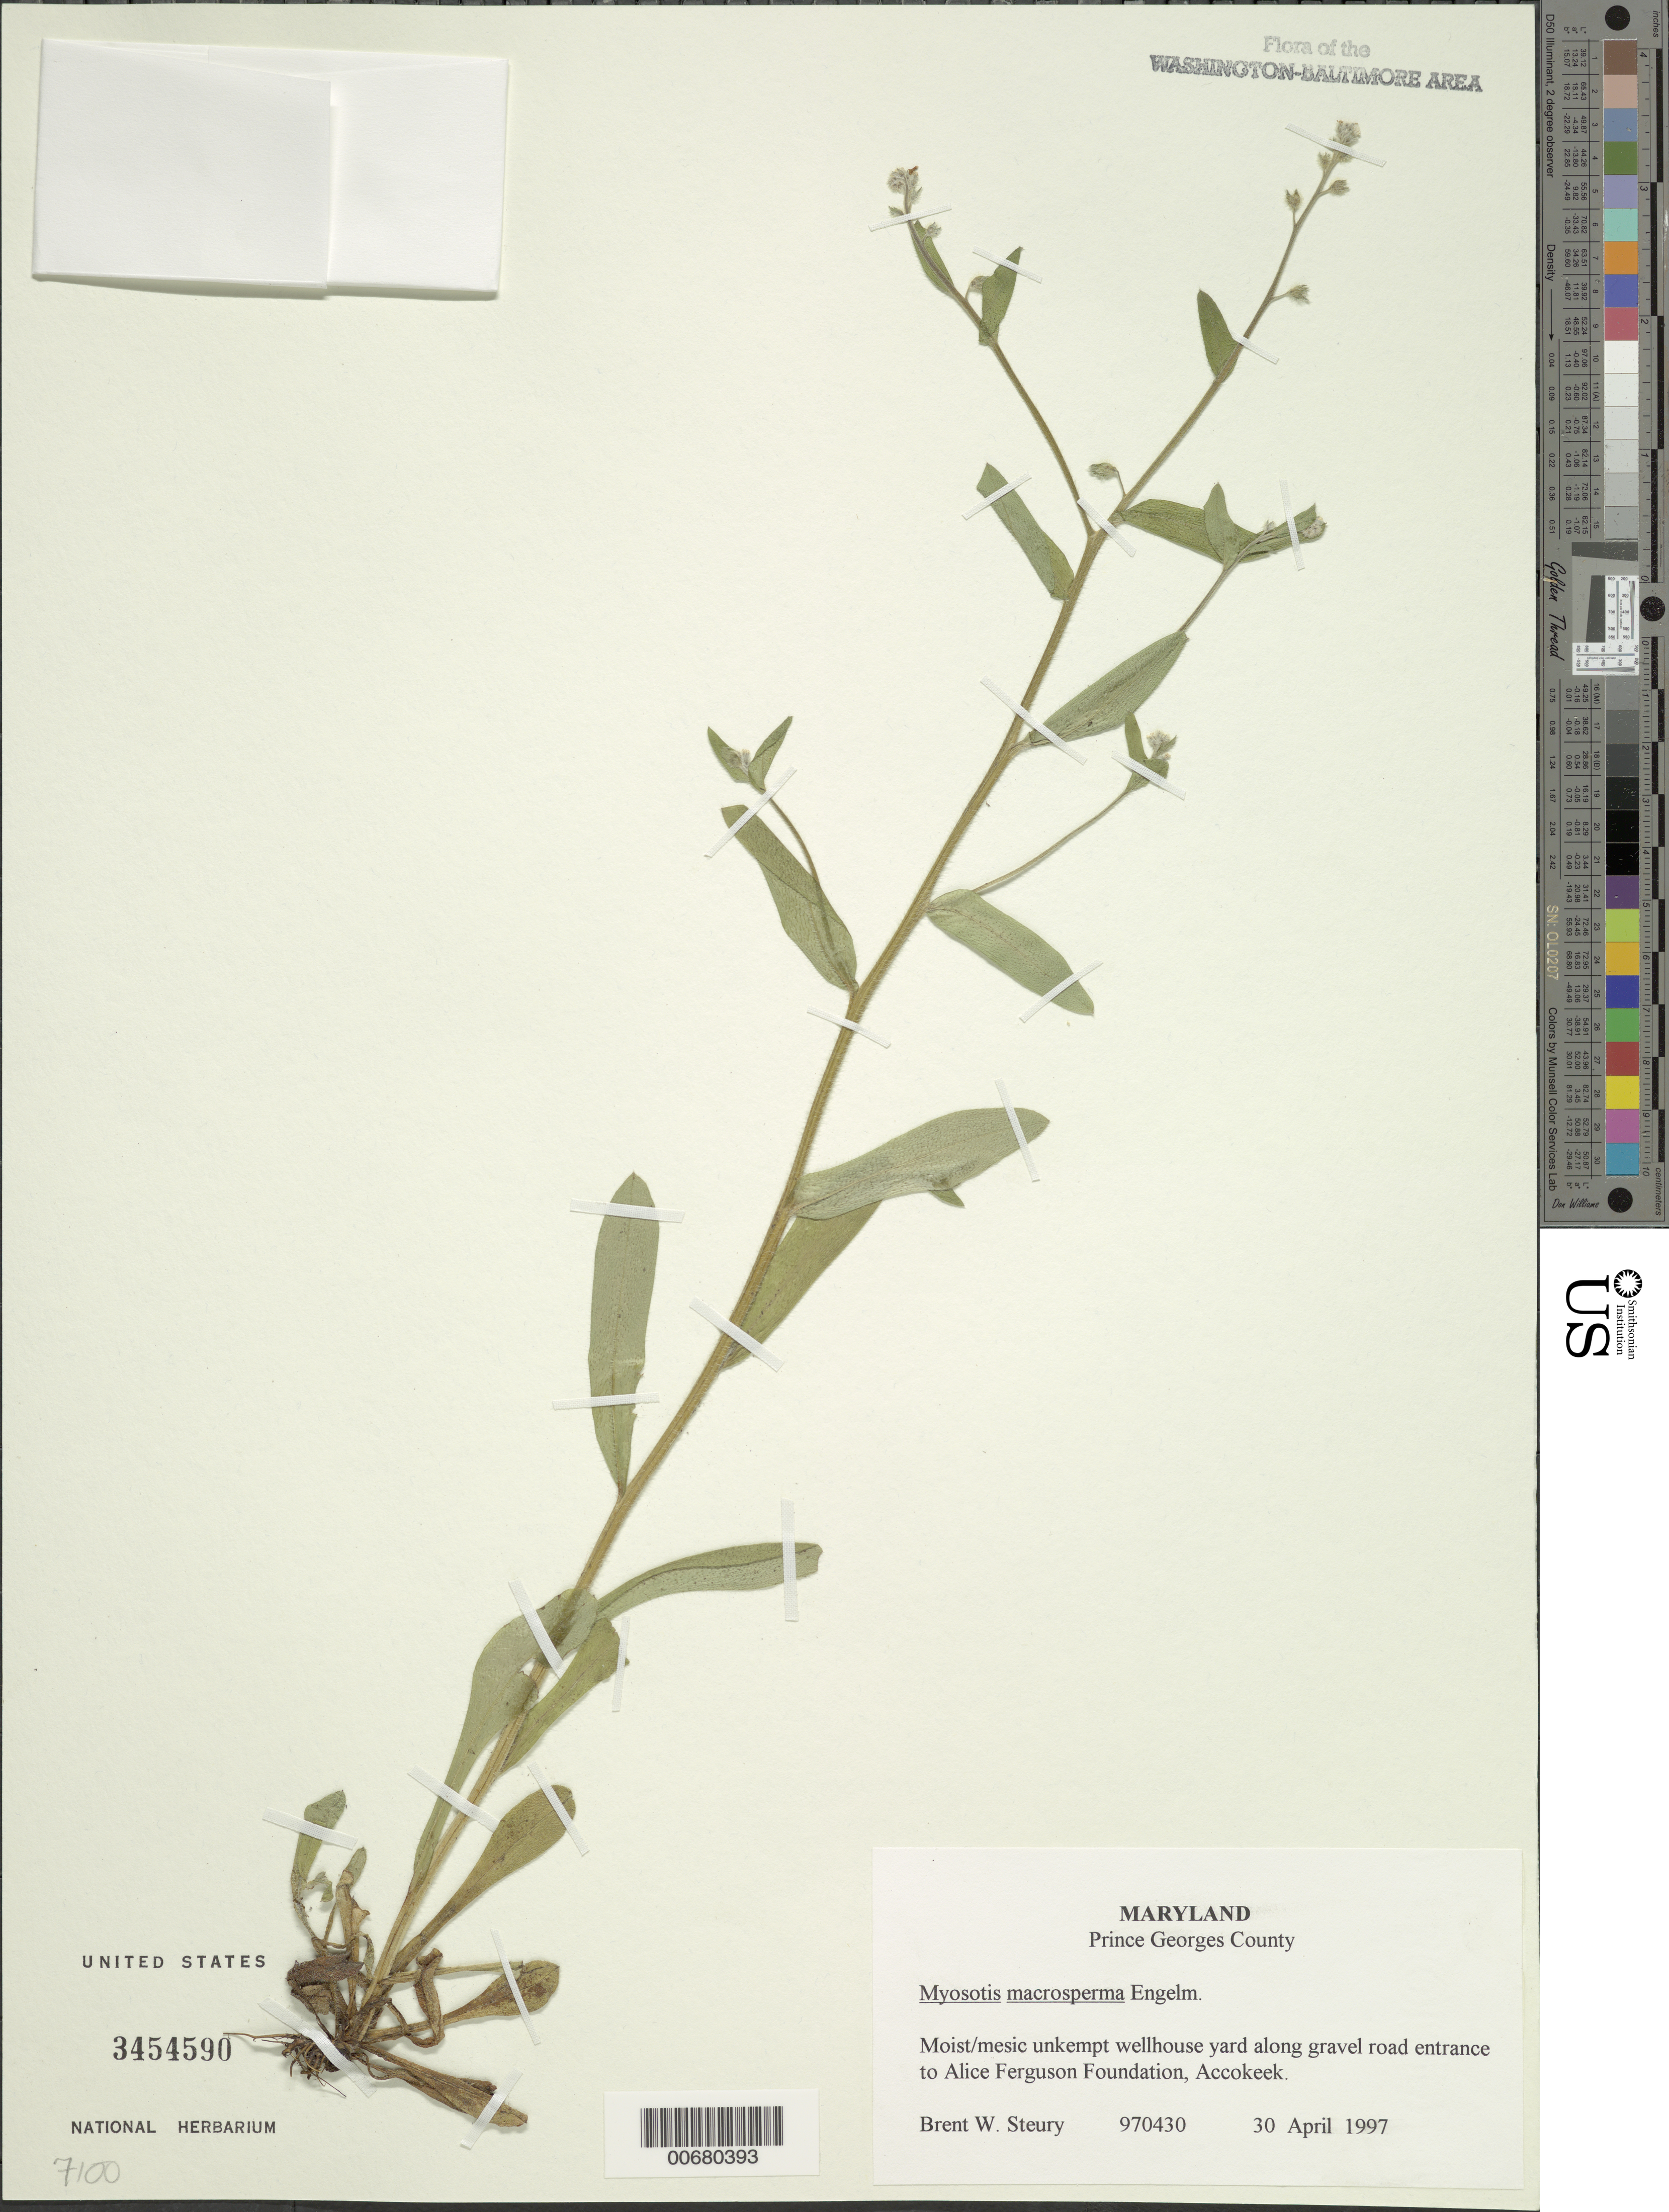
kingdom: Plantae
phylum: Tracheophyta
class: Magnoliopsida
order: Boraginales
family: Boraginaceae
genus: Myosotis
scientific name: Myosotis macrosperma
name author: Engelm.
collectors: B. Steury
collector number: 970430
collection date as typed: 30 Apr 1997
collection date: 1997-04-30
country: United States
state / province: Maryland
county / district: Prince George's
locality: Along gravel road entrance to Alice Ferguson Foundation, Accokeek.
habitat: Moist/mesic unkempt wellhouse year.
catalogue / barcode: US 3454590